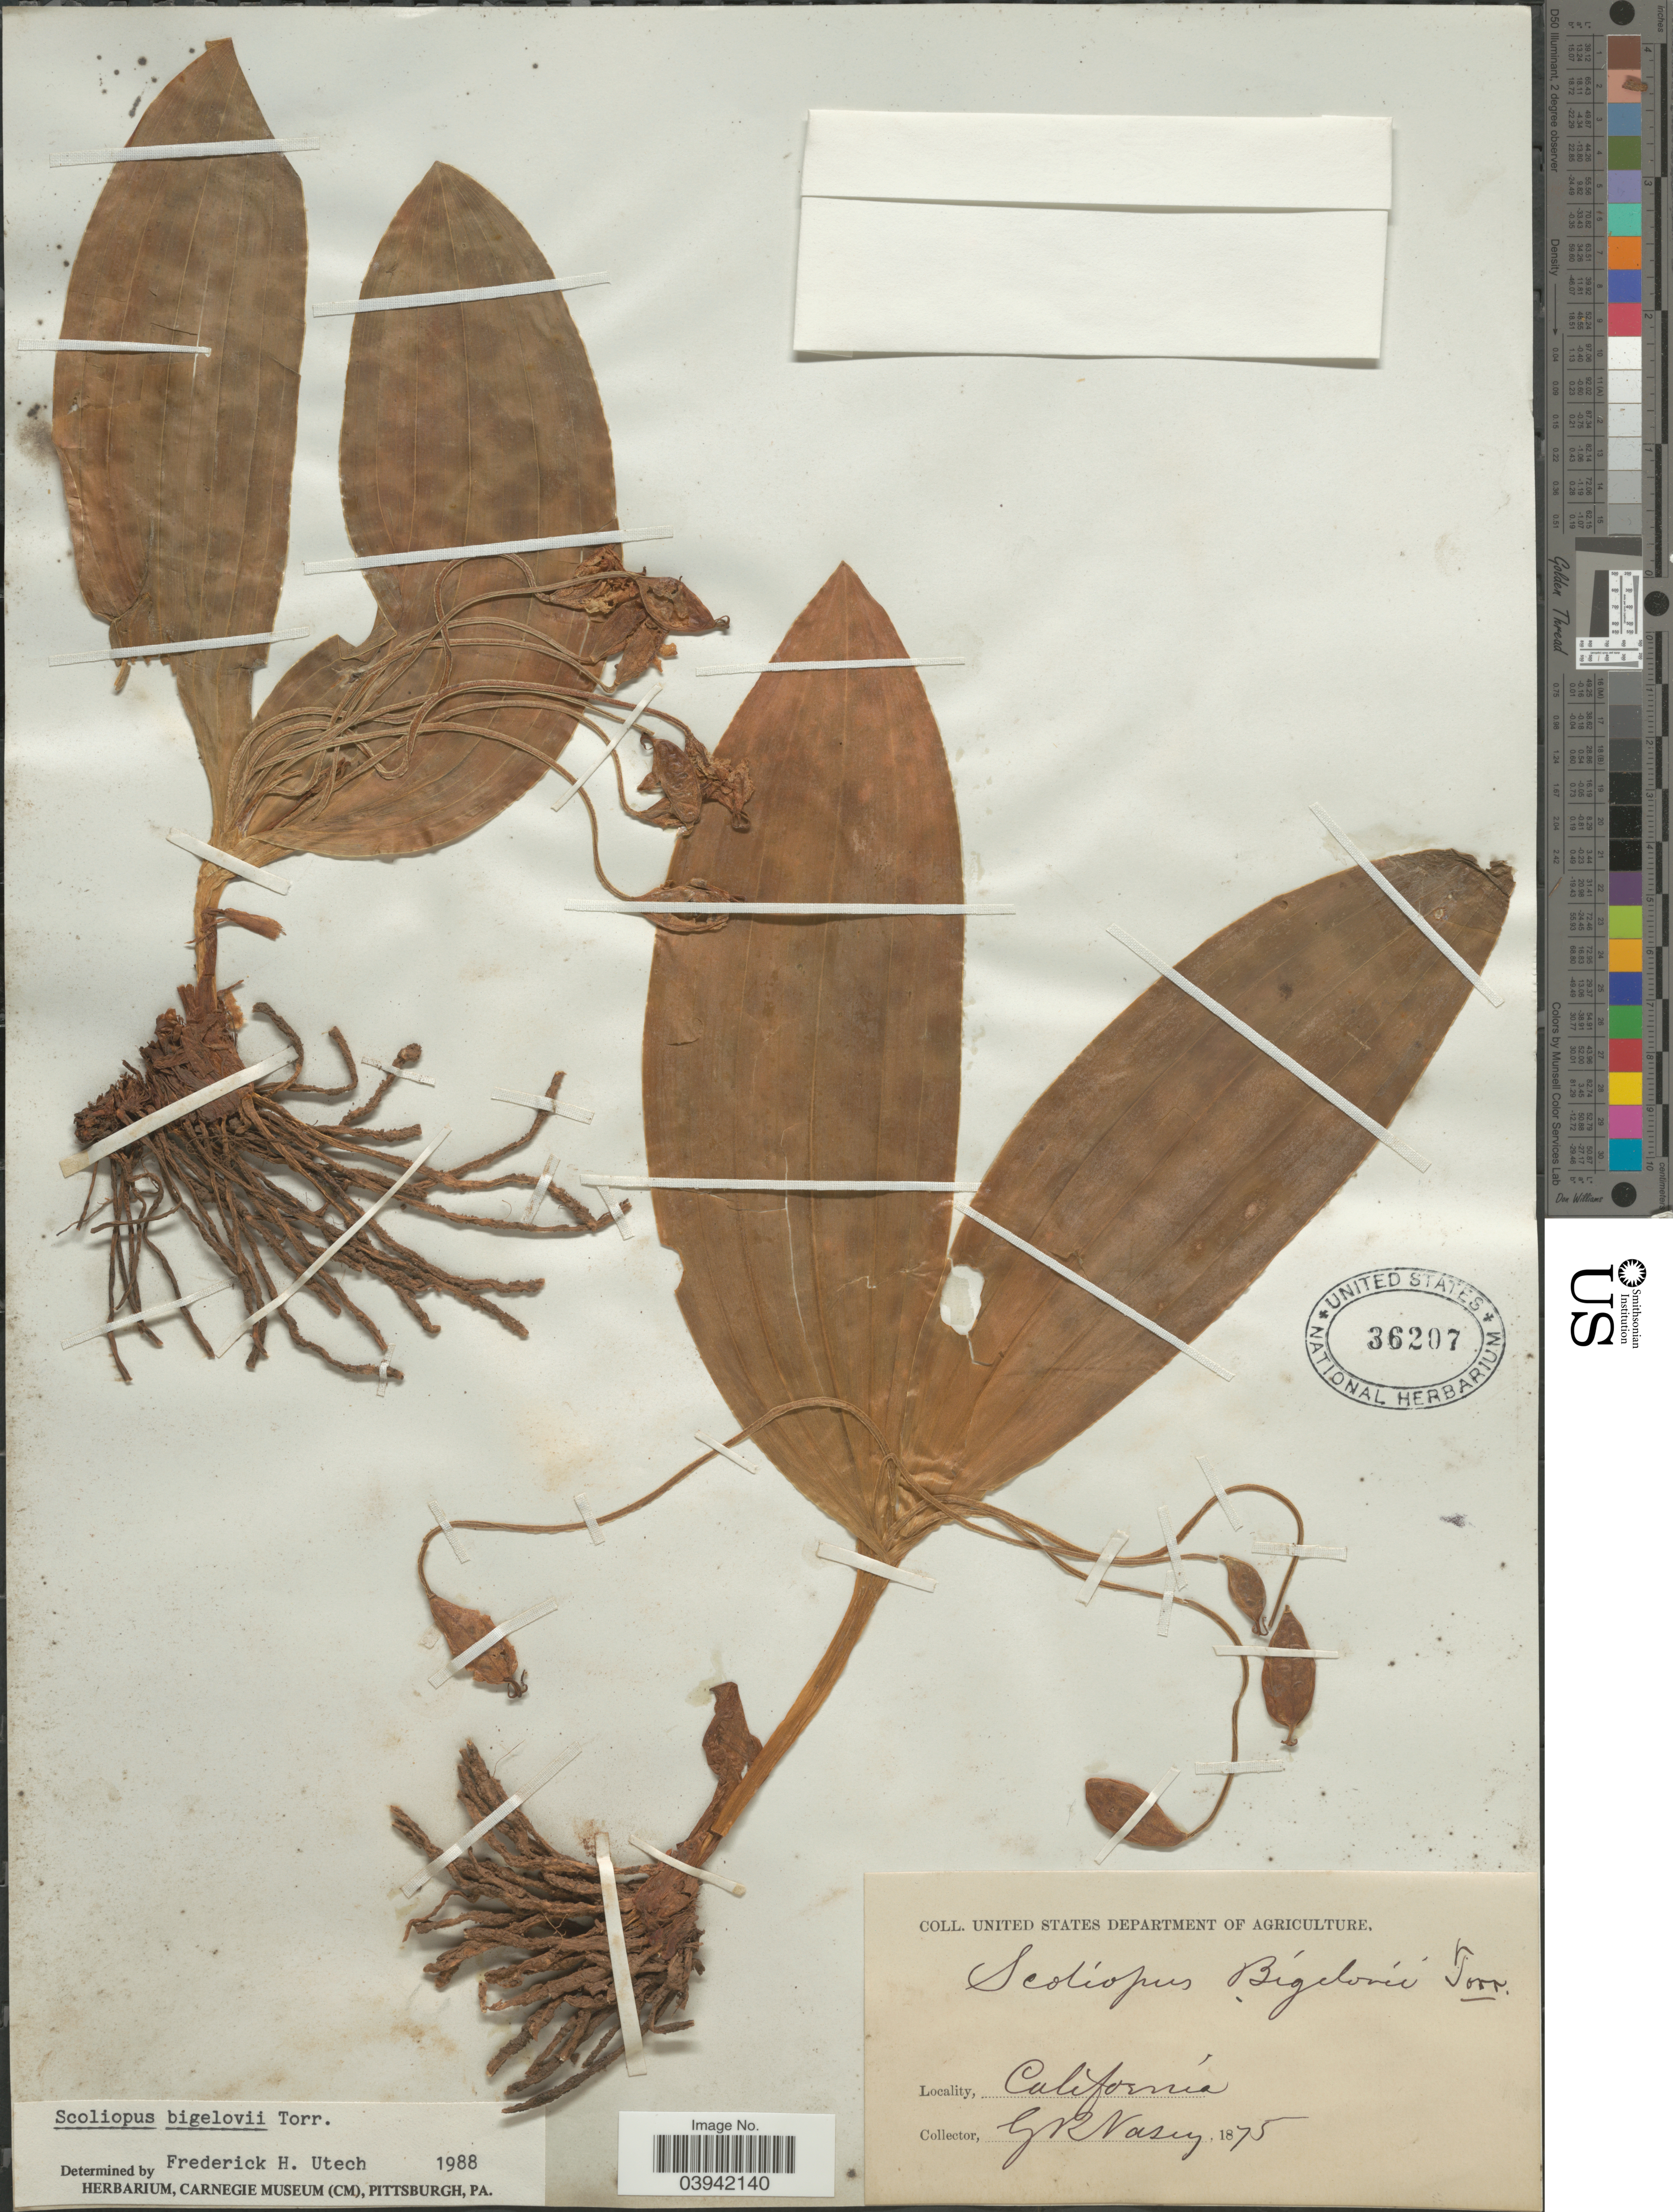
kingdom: Plantae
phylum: Tracheophyta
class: Liliopsida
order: Liliales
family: Liliaceae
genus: Scoliopus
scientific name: Scoliopus bigelovii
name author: Torr.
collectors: G. R. Vasey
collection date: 1875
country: United States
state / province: California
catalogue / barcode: US 36207